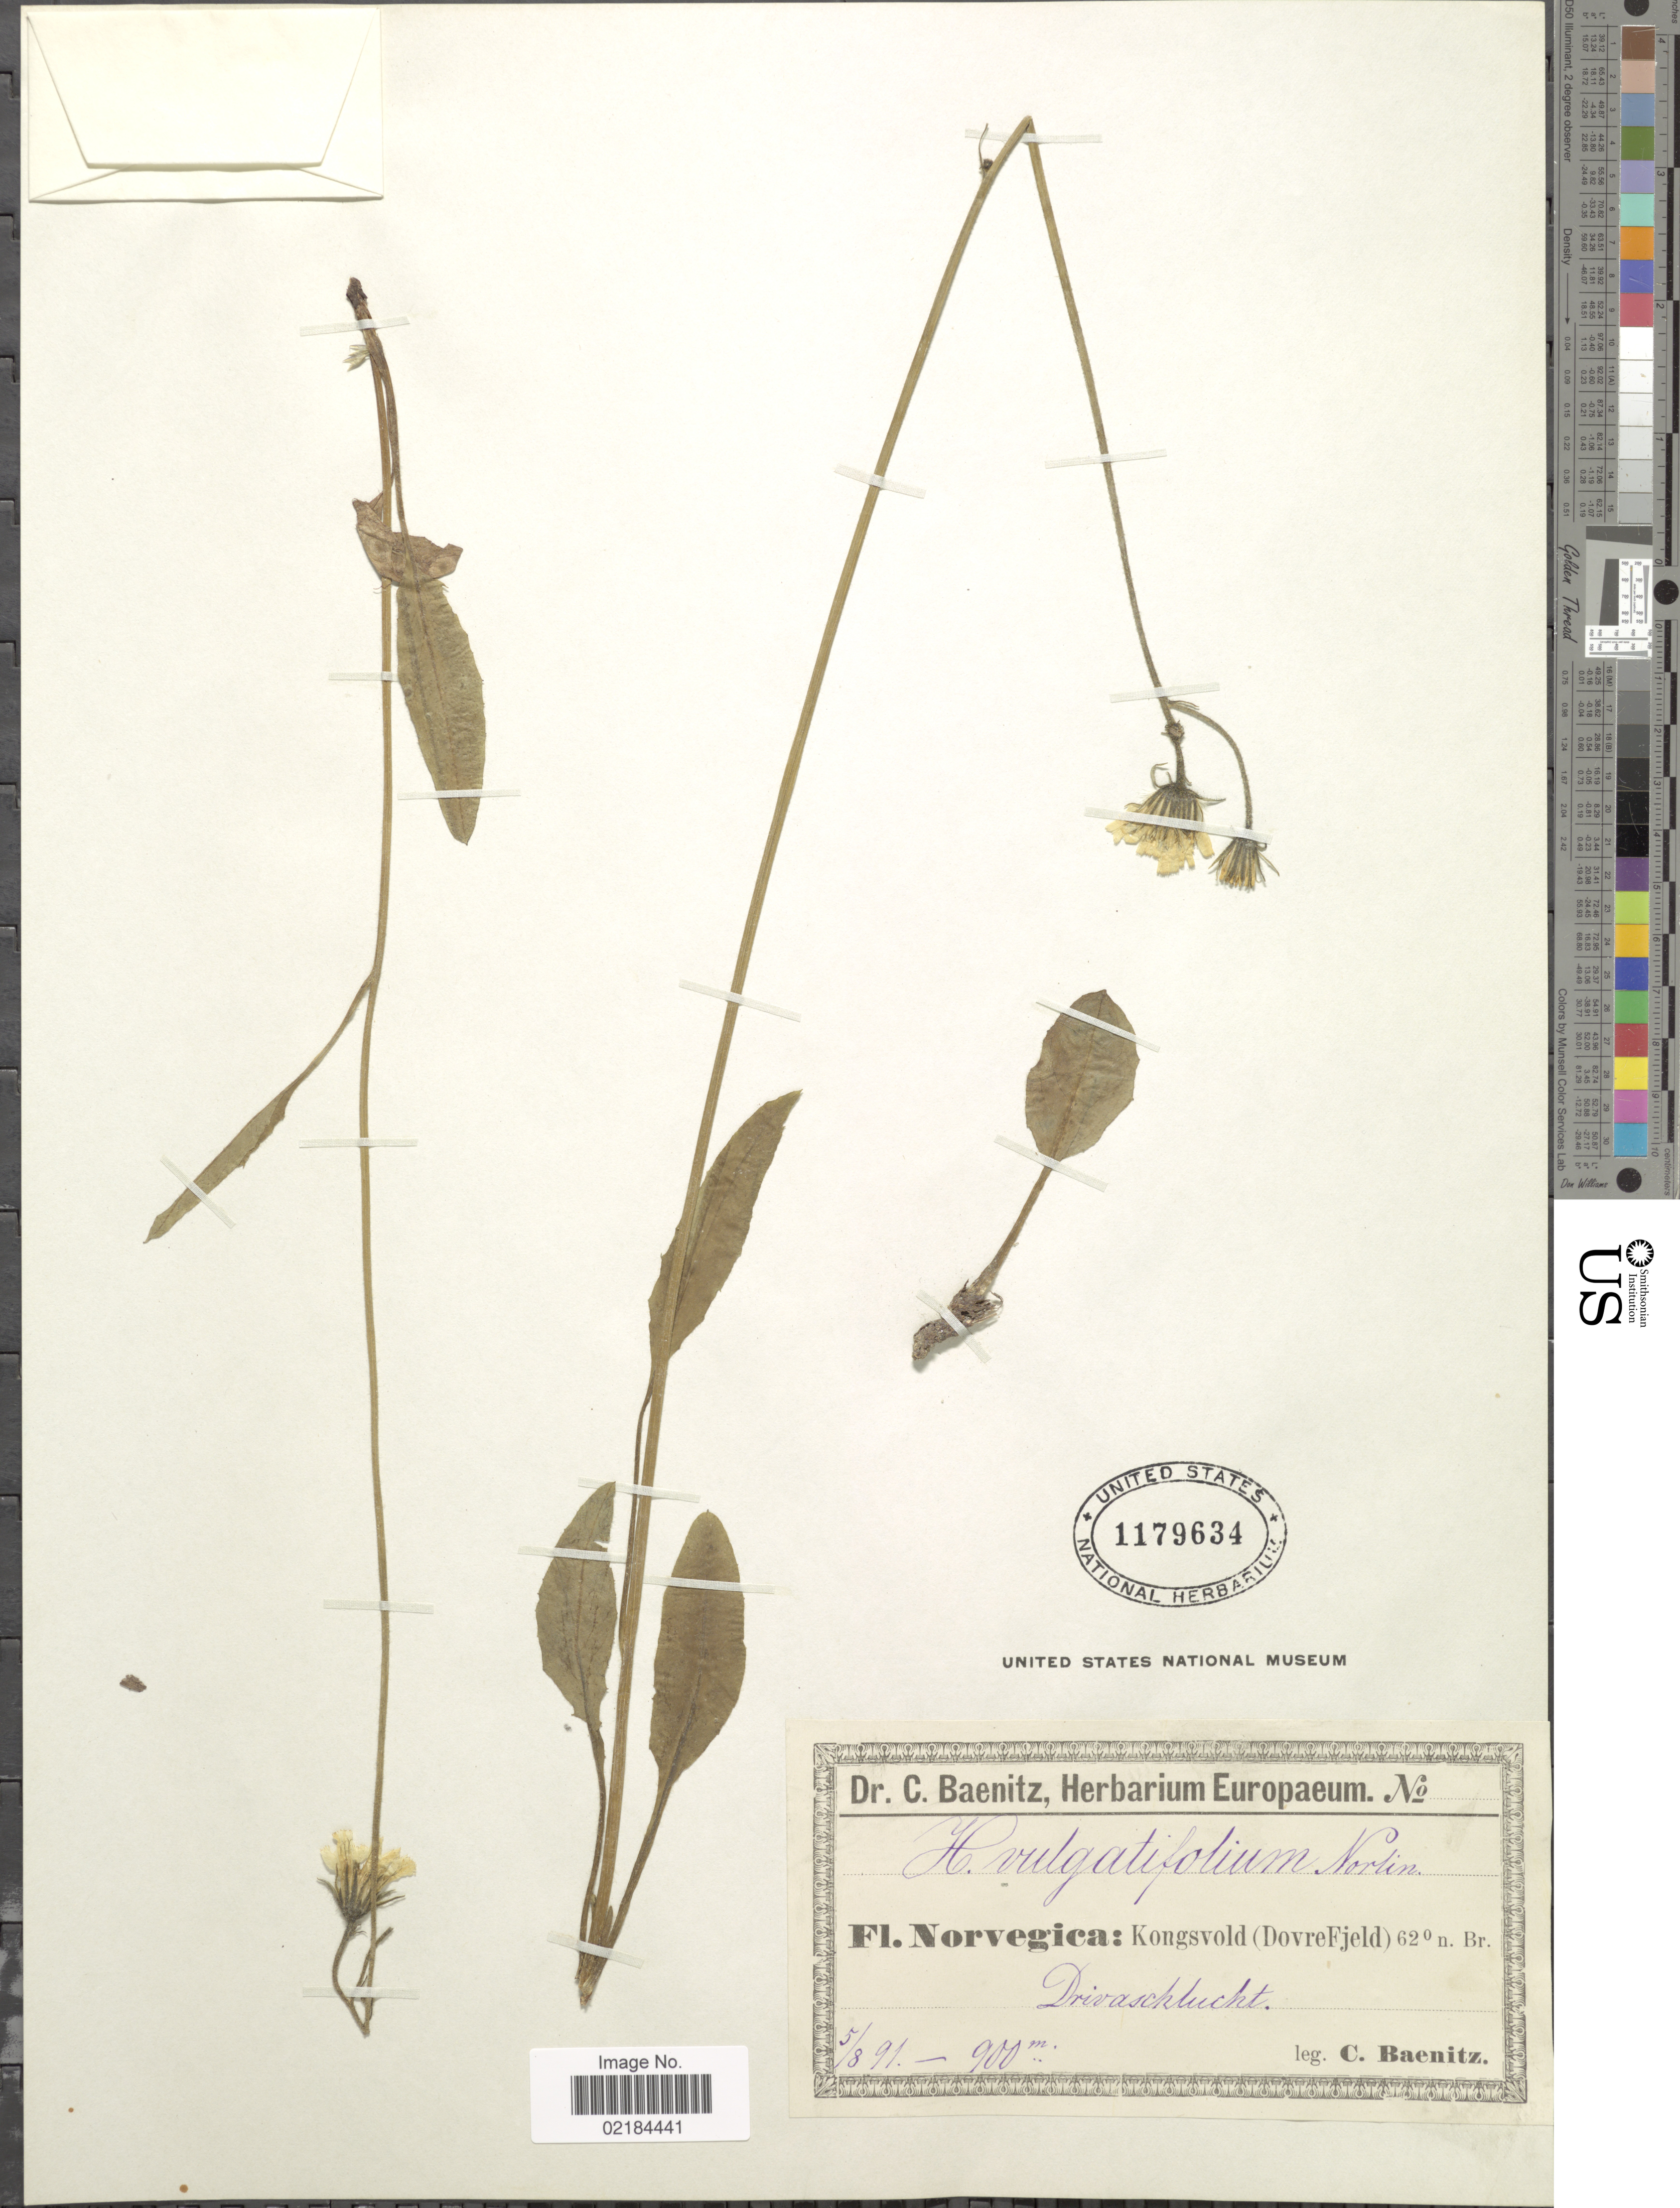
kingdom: Plantae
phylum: Tracheophyta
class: Magnoliopsida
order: Asterales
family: Asteraceae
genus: Hieracium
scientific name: Hieracium vulgatifolium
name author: Norrlin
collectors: C. G. Baenitz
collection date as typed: Transcribed d/m/y: 5/8/91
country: Norway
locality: Fl. Norvegica: Kongsvold (DovreFjeld) Drivaschlucht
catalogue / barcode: US 1179634